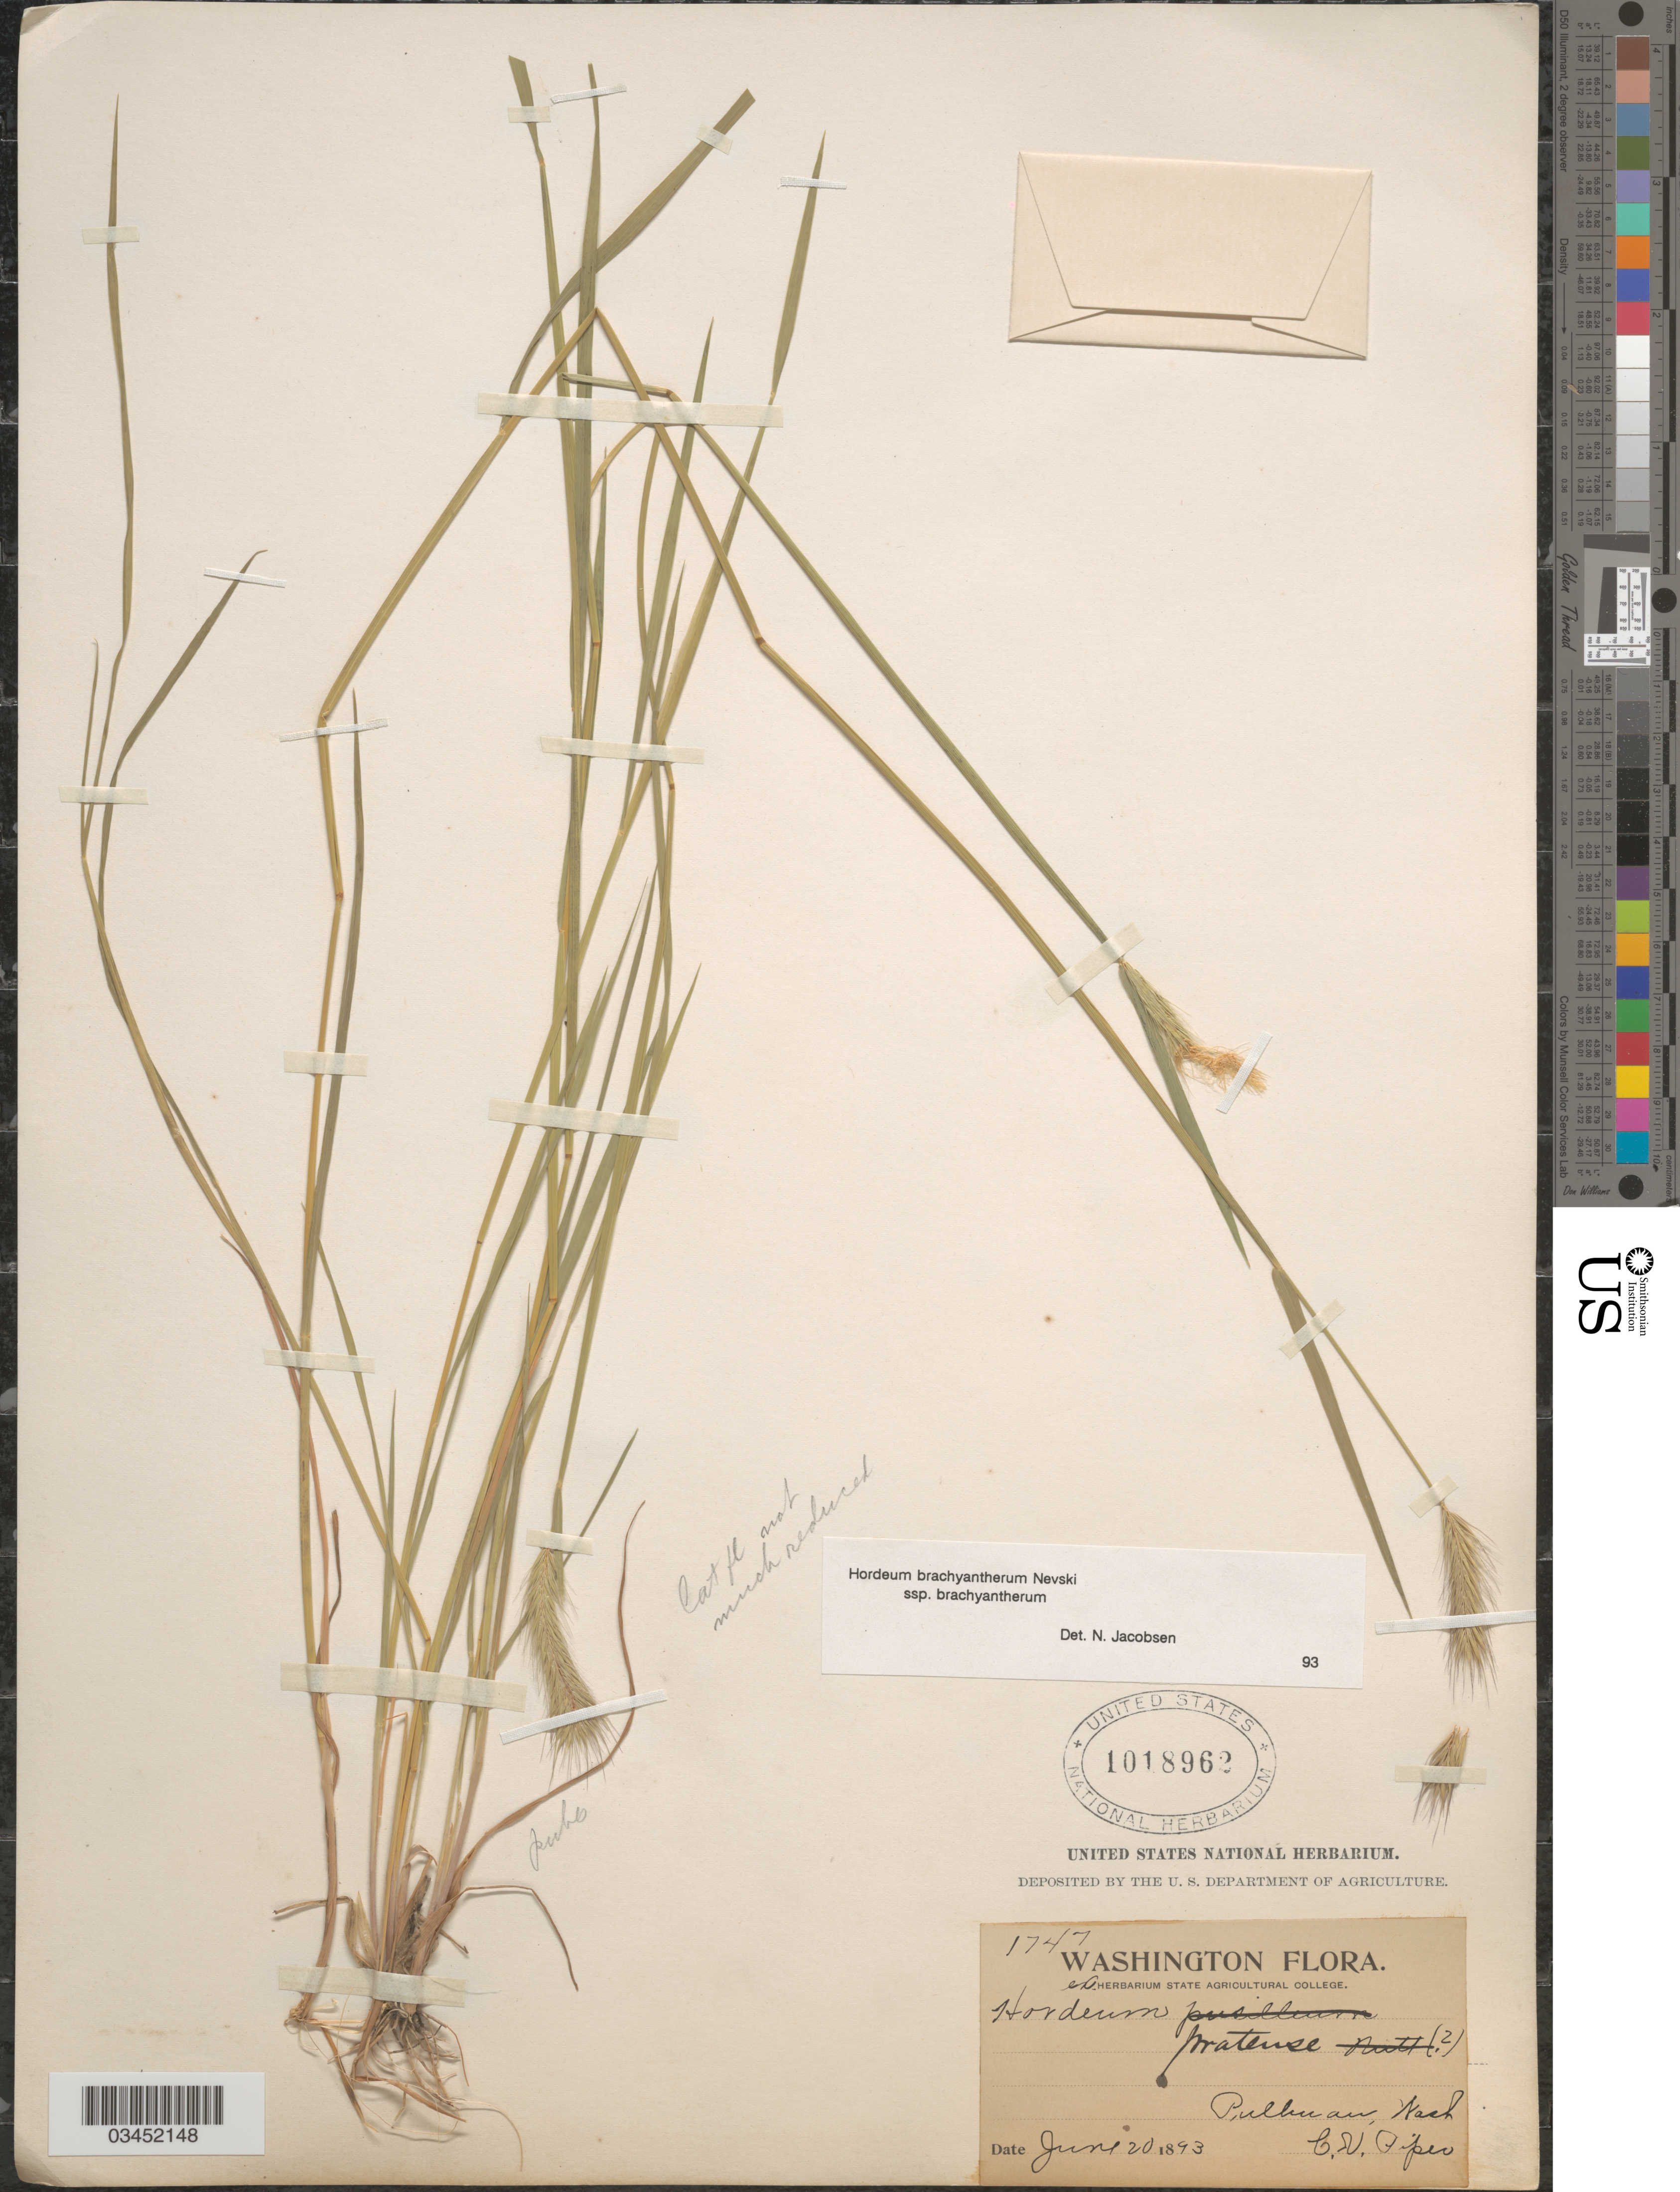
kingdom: Plantae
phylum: Tracheophyta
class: Liliopsida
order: Poales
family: Poaceae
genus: Hordeum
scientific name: Hordeum brachyantherum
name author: Nevski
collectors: C. V. Piper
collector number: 1747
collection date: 1893-06-20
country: United States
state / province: Washington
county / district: Whitman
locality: Pullman.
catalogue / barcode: US 1018962